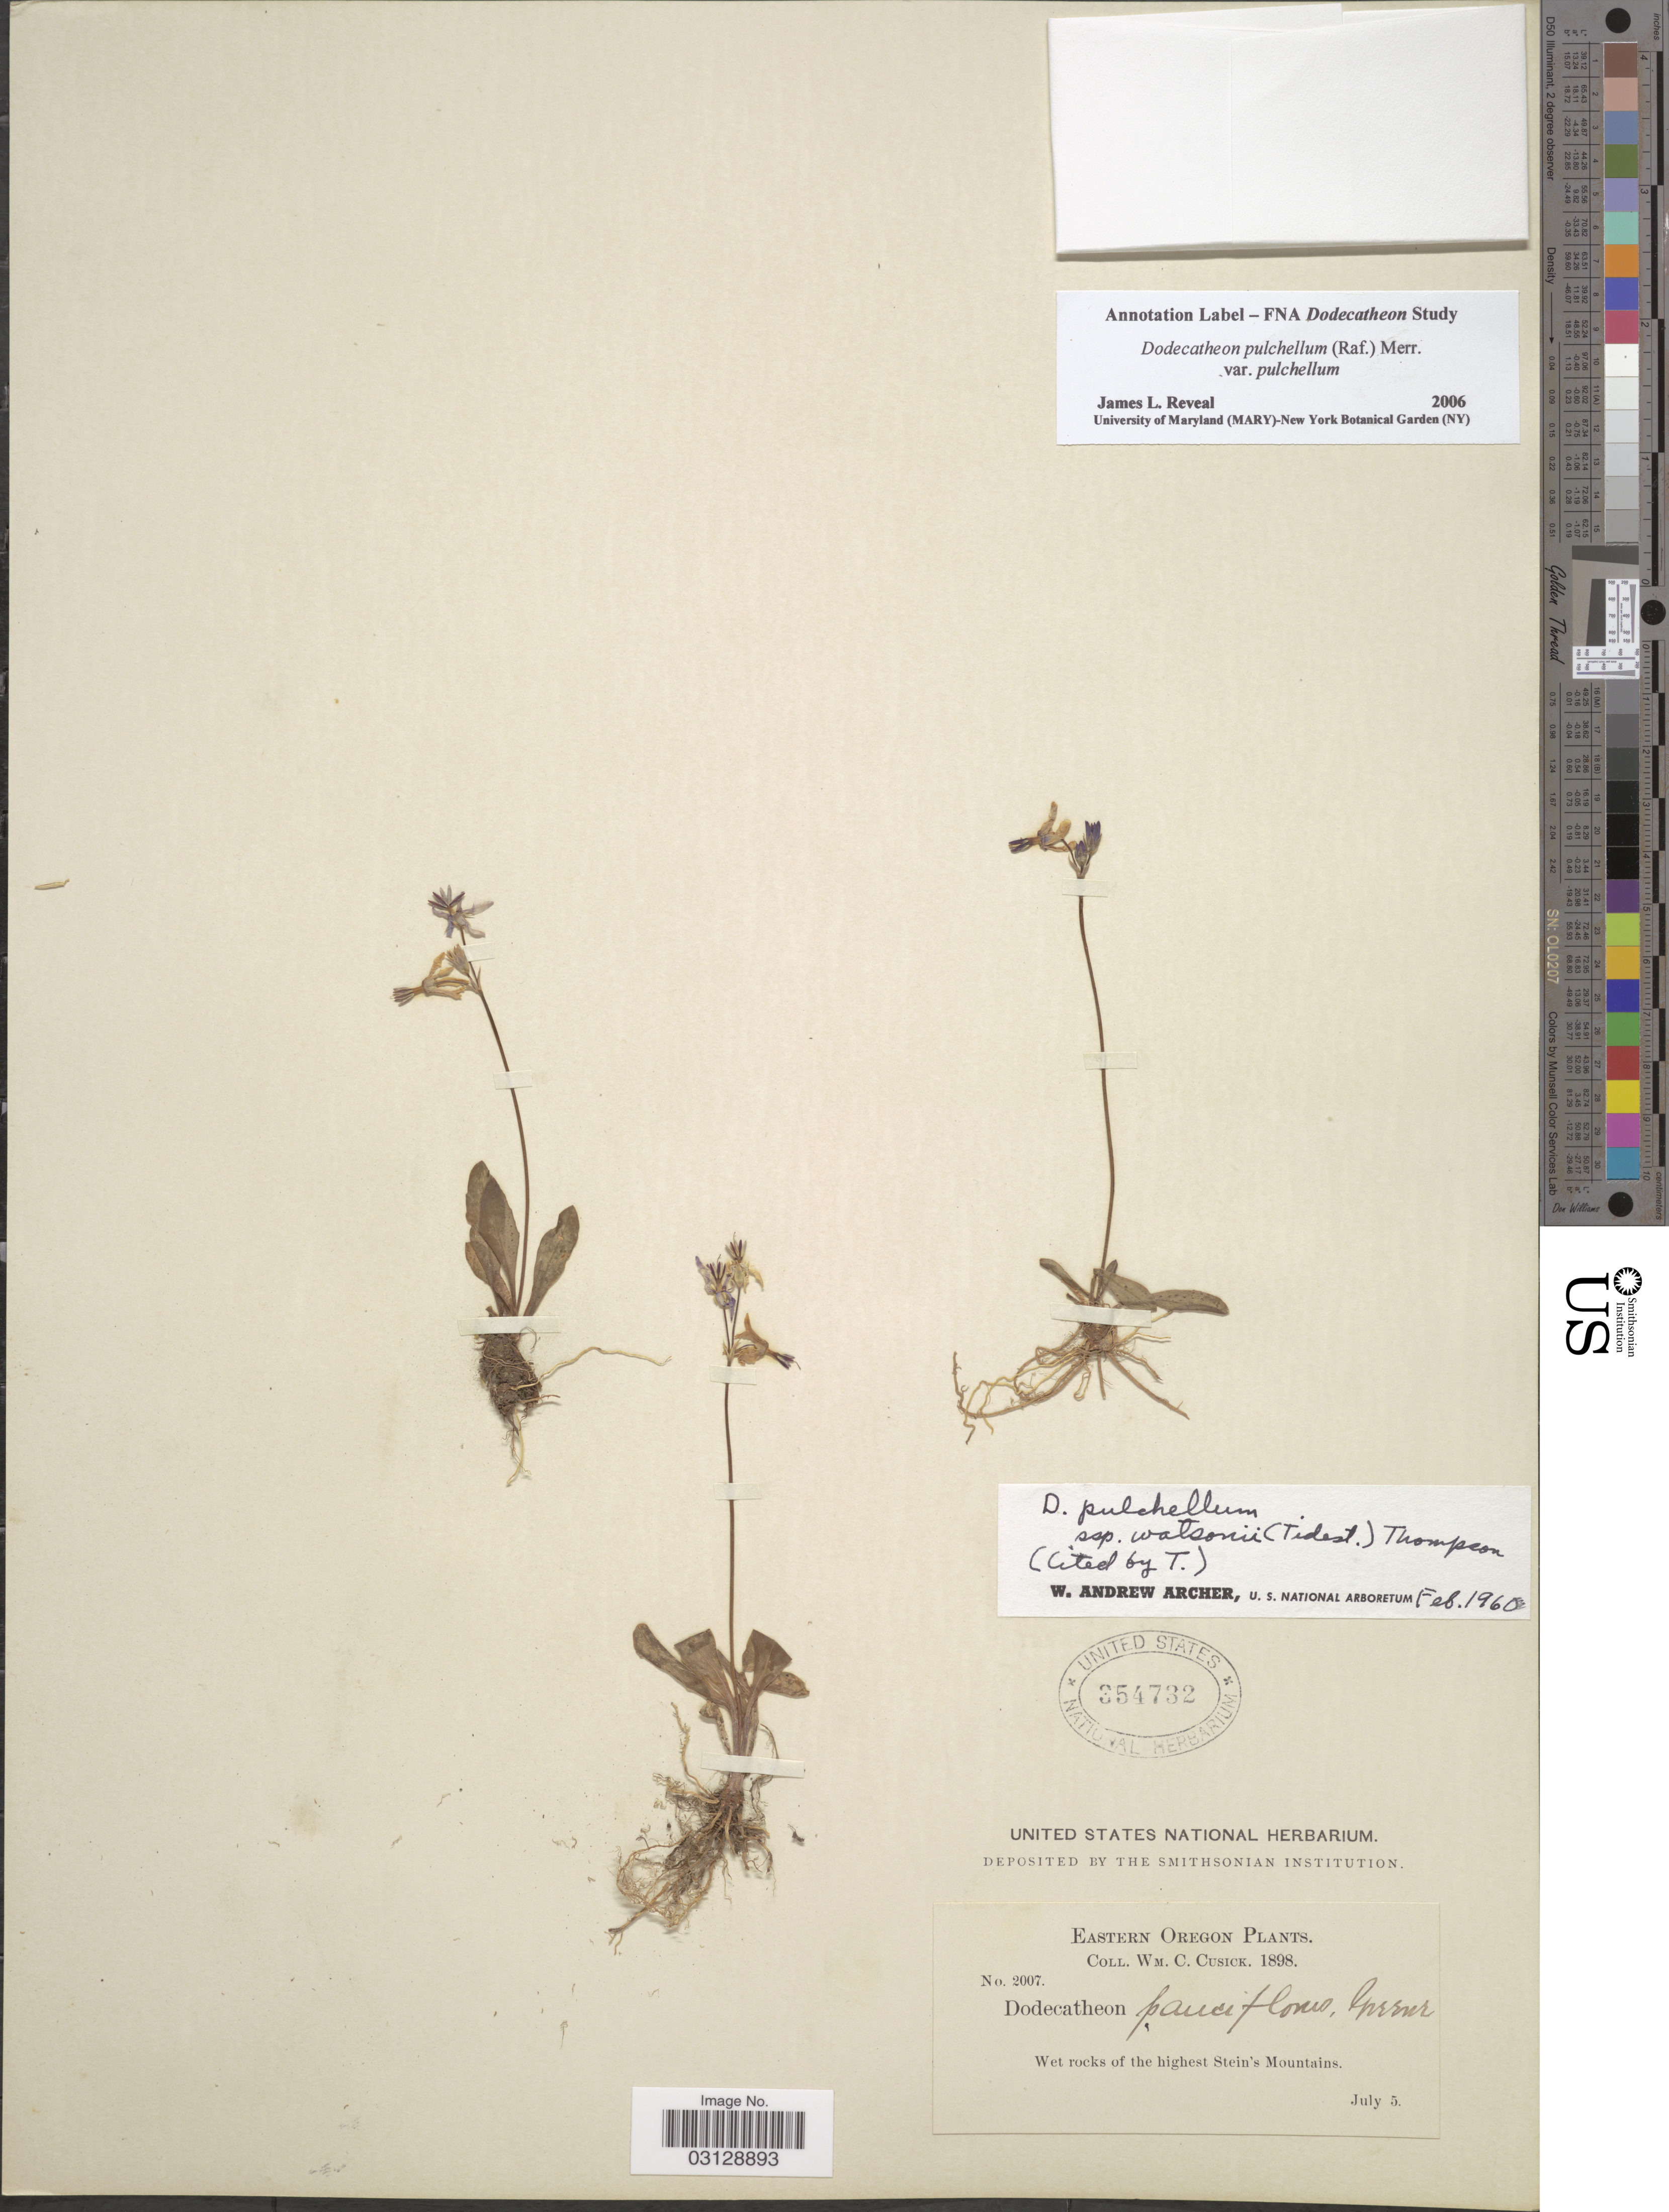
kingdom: Plantae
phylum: Tracheophyta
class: Magnoliopsida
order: Ericales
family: Primulaceae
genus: Dodecatheon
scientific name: Dodecatheon pulchellum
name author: (Raf.) Merr.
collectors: W. C. Cusick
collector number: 2007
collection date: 1898-07-05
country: United States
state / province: Oregon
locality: Eastern Oregon. Wet rocks of the highest Stein's Mountains.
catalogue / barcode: US 354732